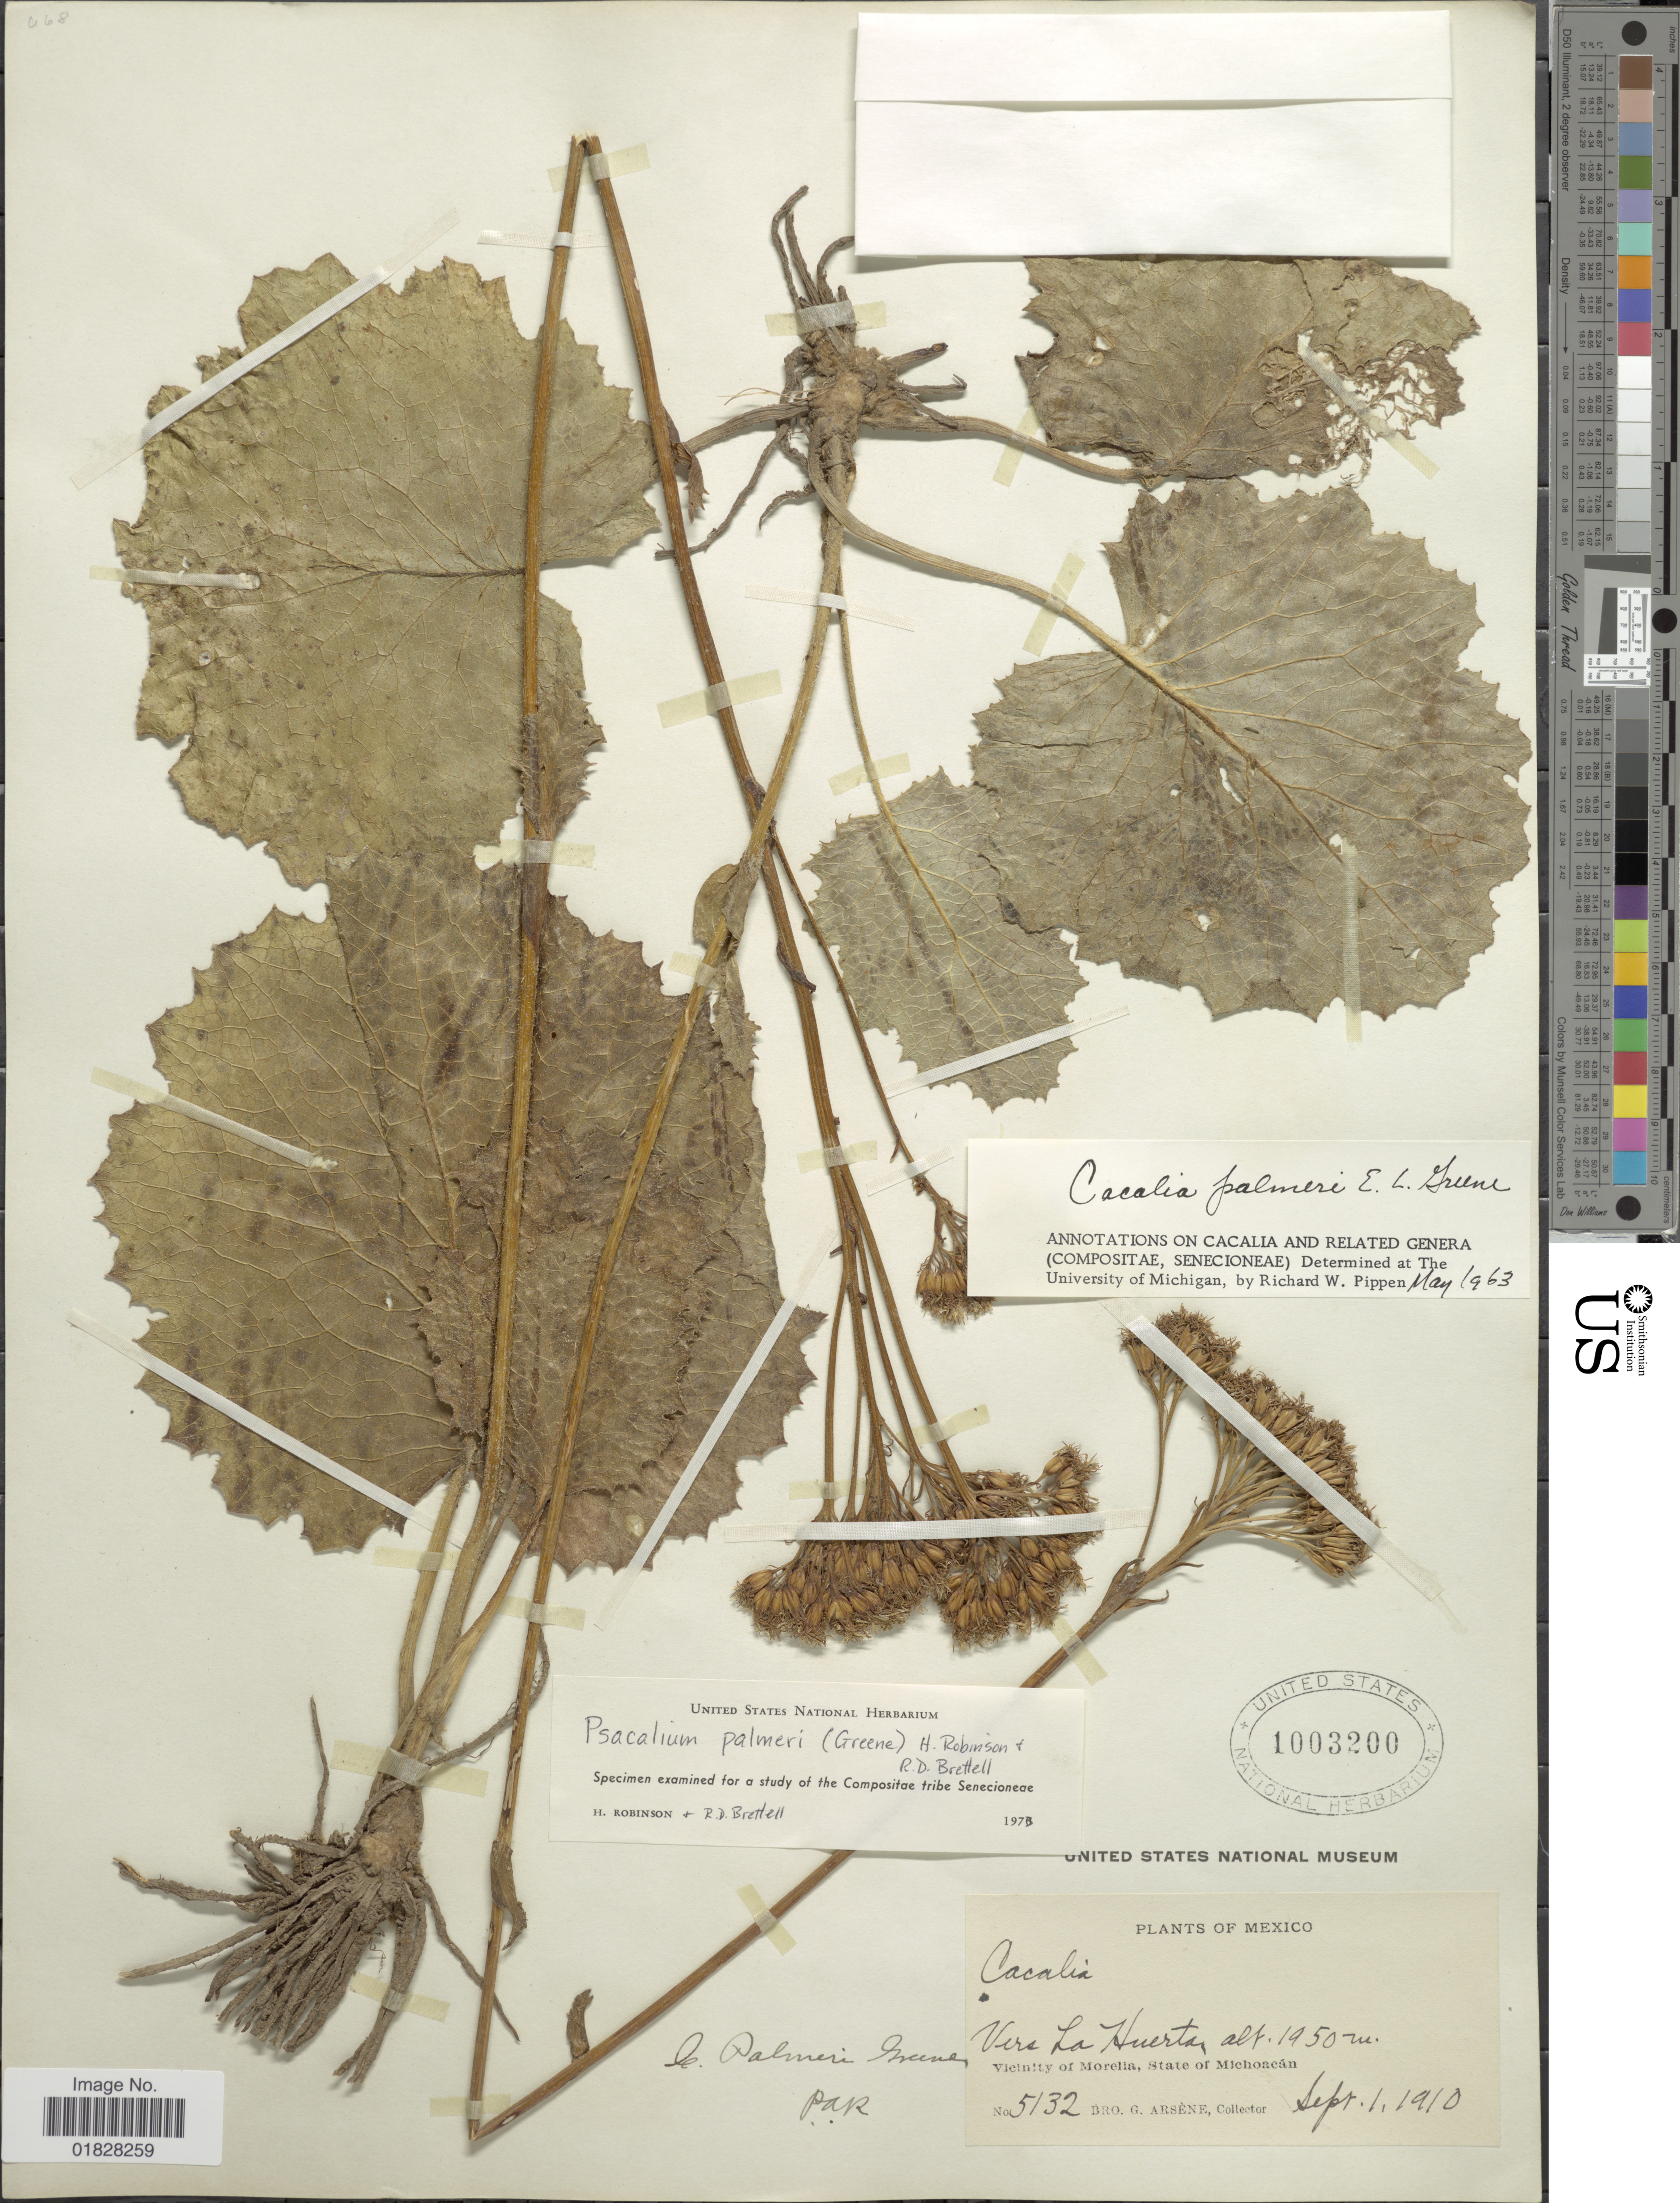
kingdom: Plantae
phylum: Tracheophyta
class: Magnoliopsida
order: Asterales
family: Asteraceae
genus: Psacalium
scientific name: Psacalium palmeri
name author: (Greene) H. Rob. & Brettell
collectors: Bro. G. Arsène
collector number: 5132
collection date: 1910-09-01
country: Mexico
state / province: Michoacán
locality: Vers La Huerta. Vicinity of Morelia, State of Michoacán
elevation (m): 1950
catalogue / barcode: US 1003200